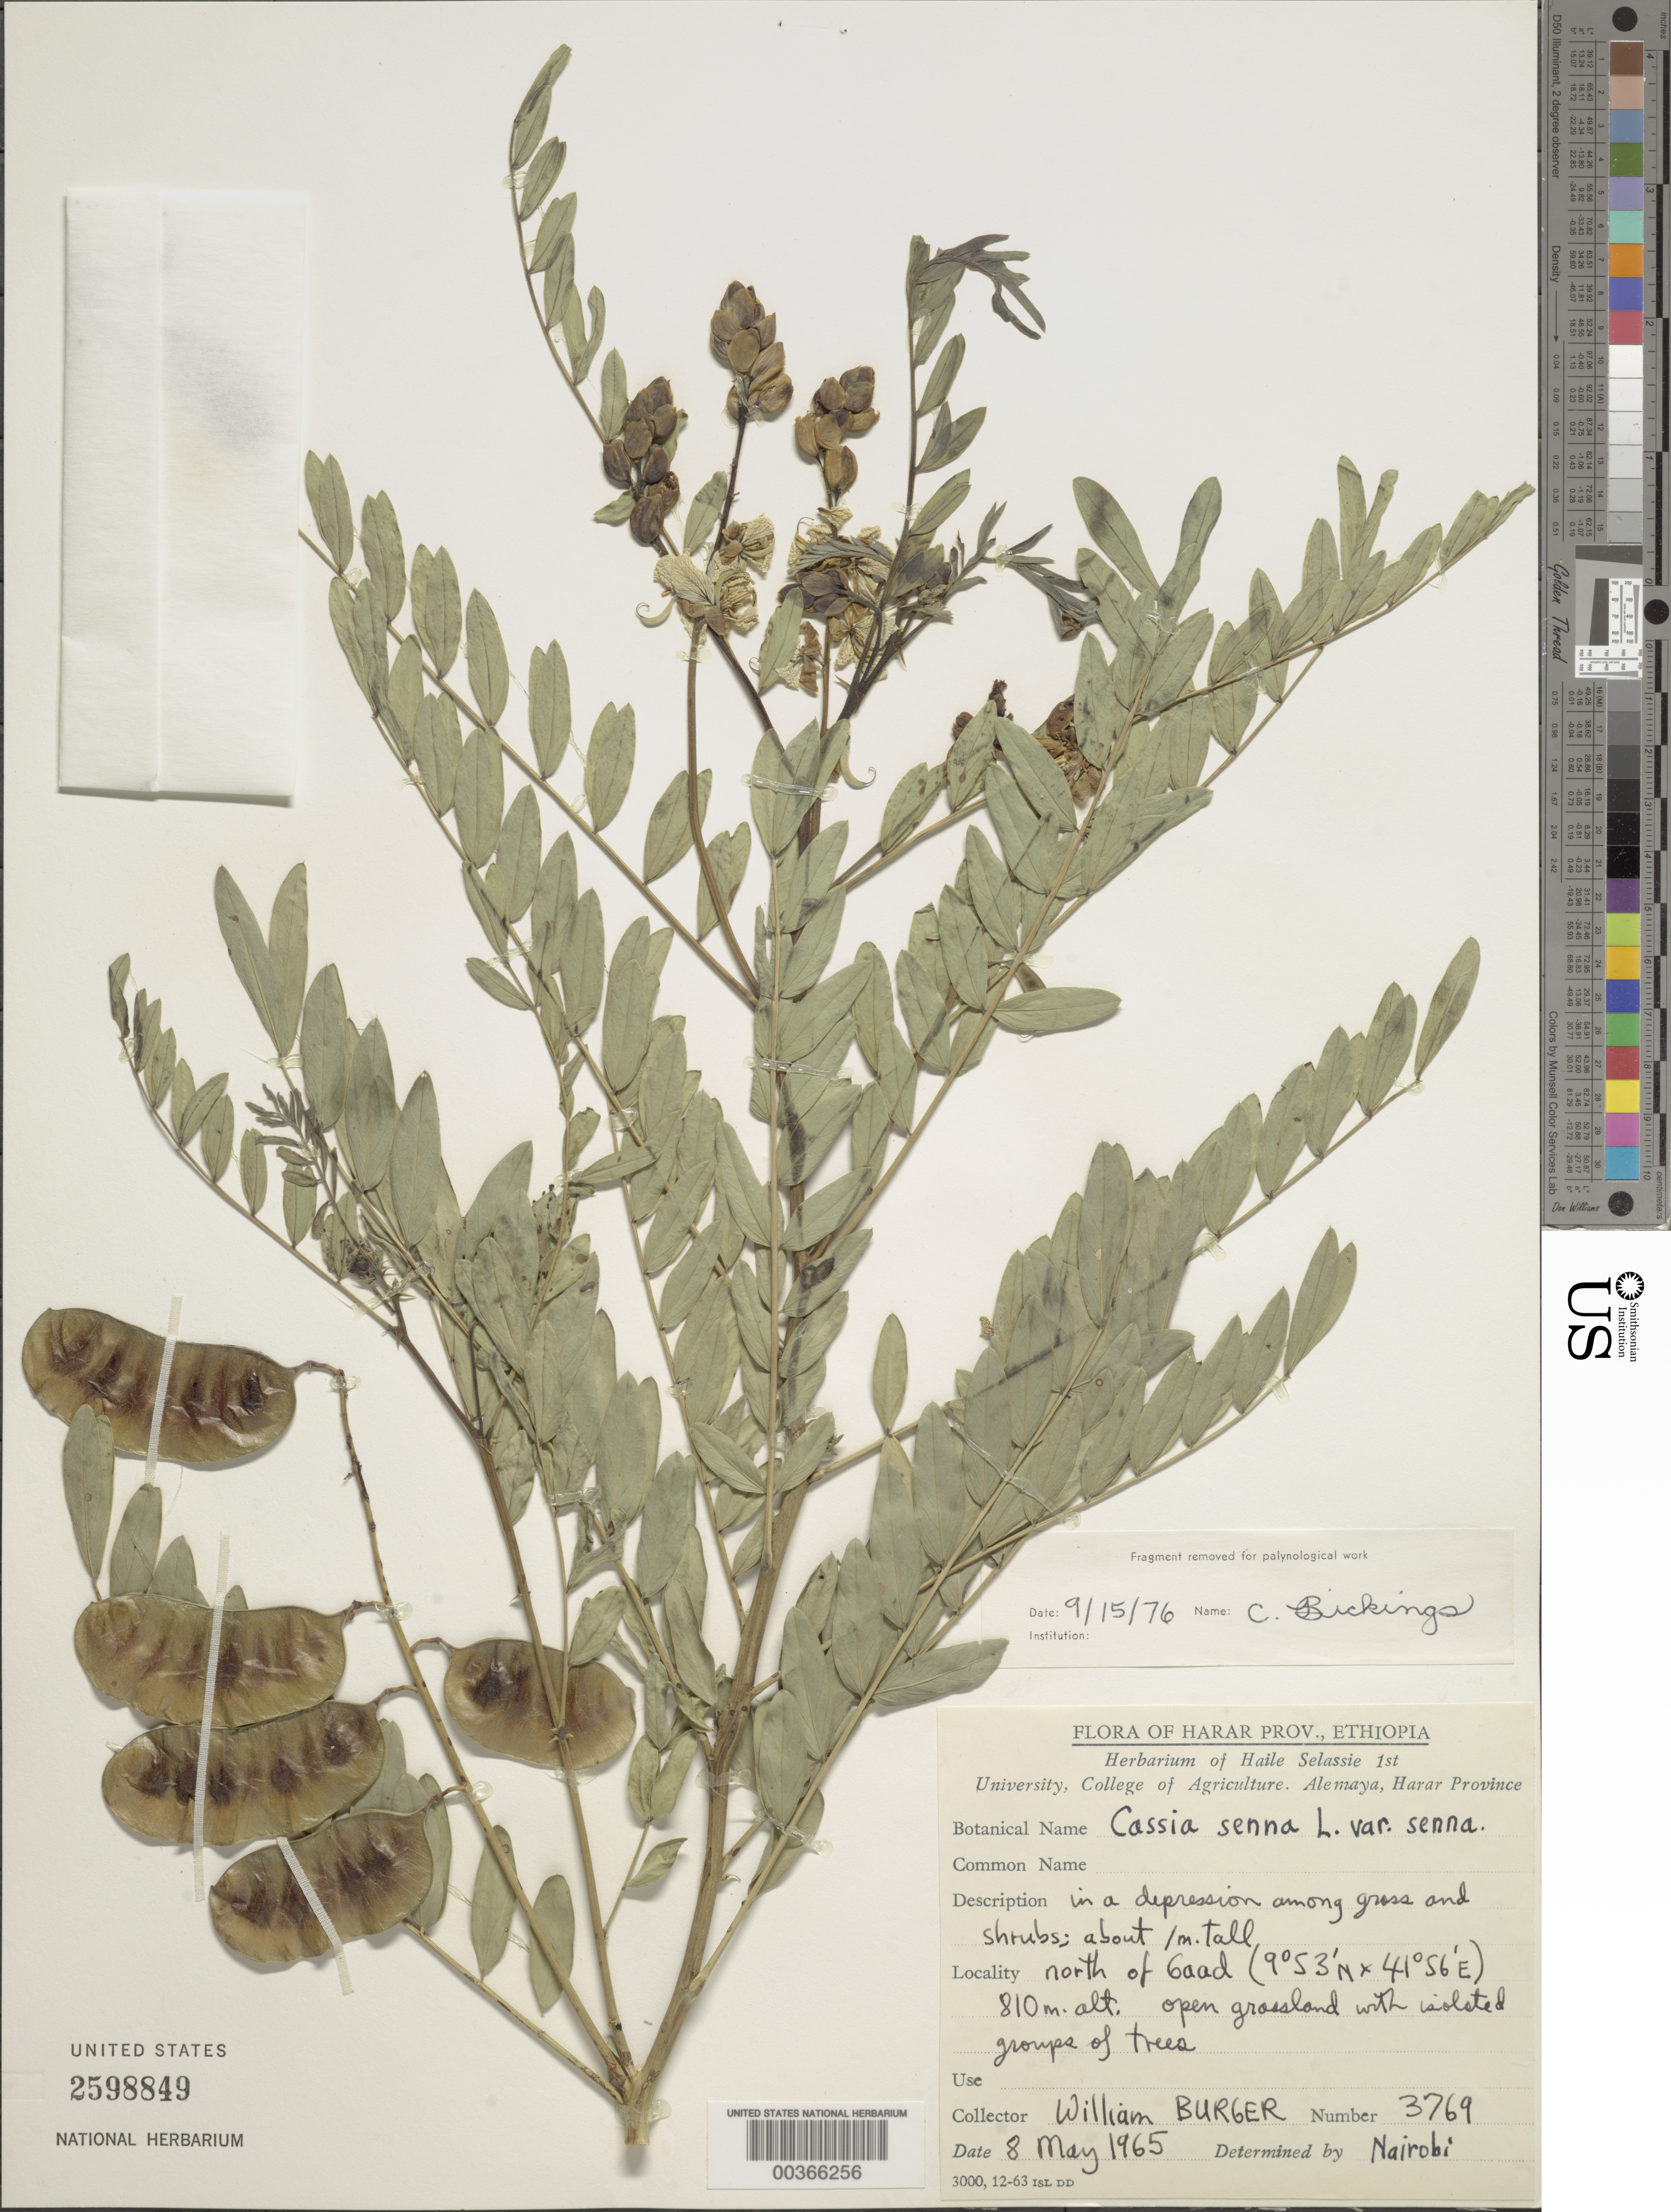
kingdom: Plantae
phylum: Tracheophyta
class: Magnoliopsida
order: Fabales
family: Fabaceae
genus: Senna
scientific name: Senna alexandrina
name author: Mill.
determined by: Strong, Mark T., (BOT), Smithsonian Institution - National Museum of Natural History (UNITED STATES)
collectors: W. Burger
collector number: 3769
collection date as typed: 08 May 1965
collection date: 1965-05-08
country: Ethiopia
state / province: Harari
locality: N of gaad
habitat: Open grassland with isolated groups of trees; in a depression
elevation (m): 810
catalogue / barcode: US 2598849